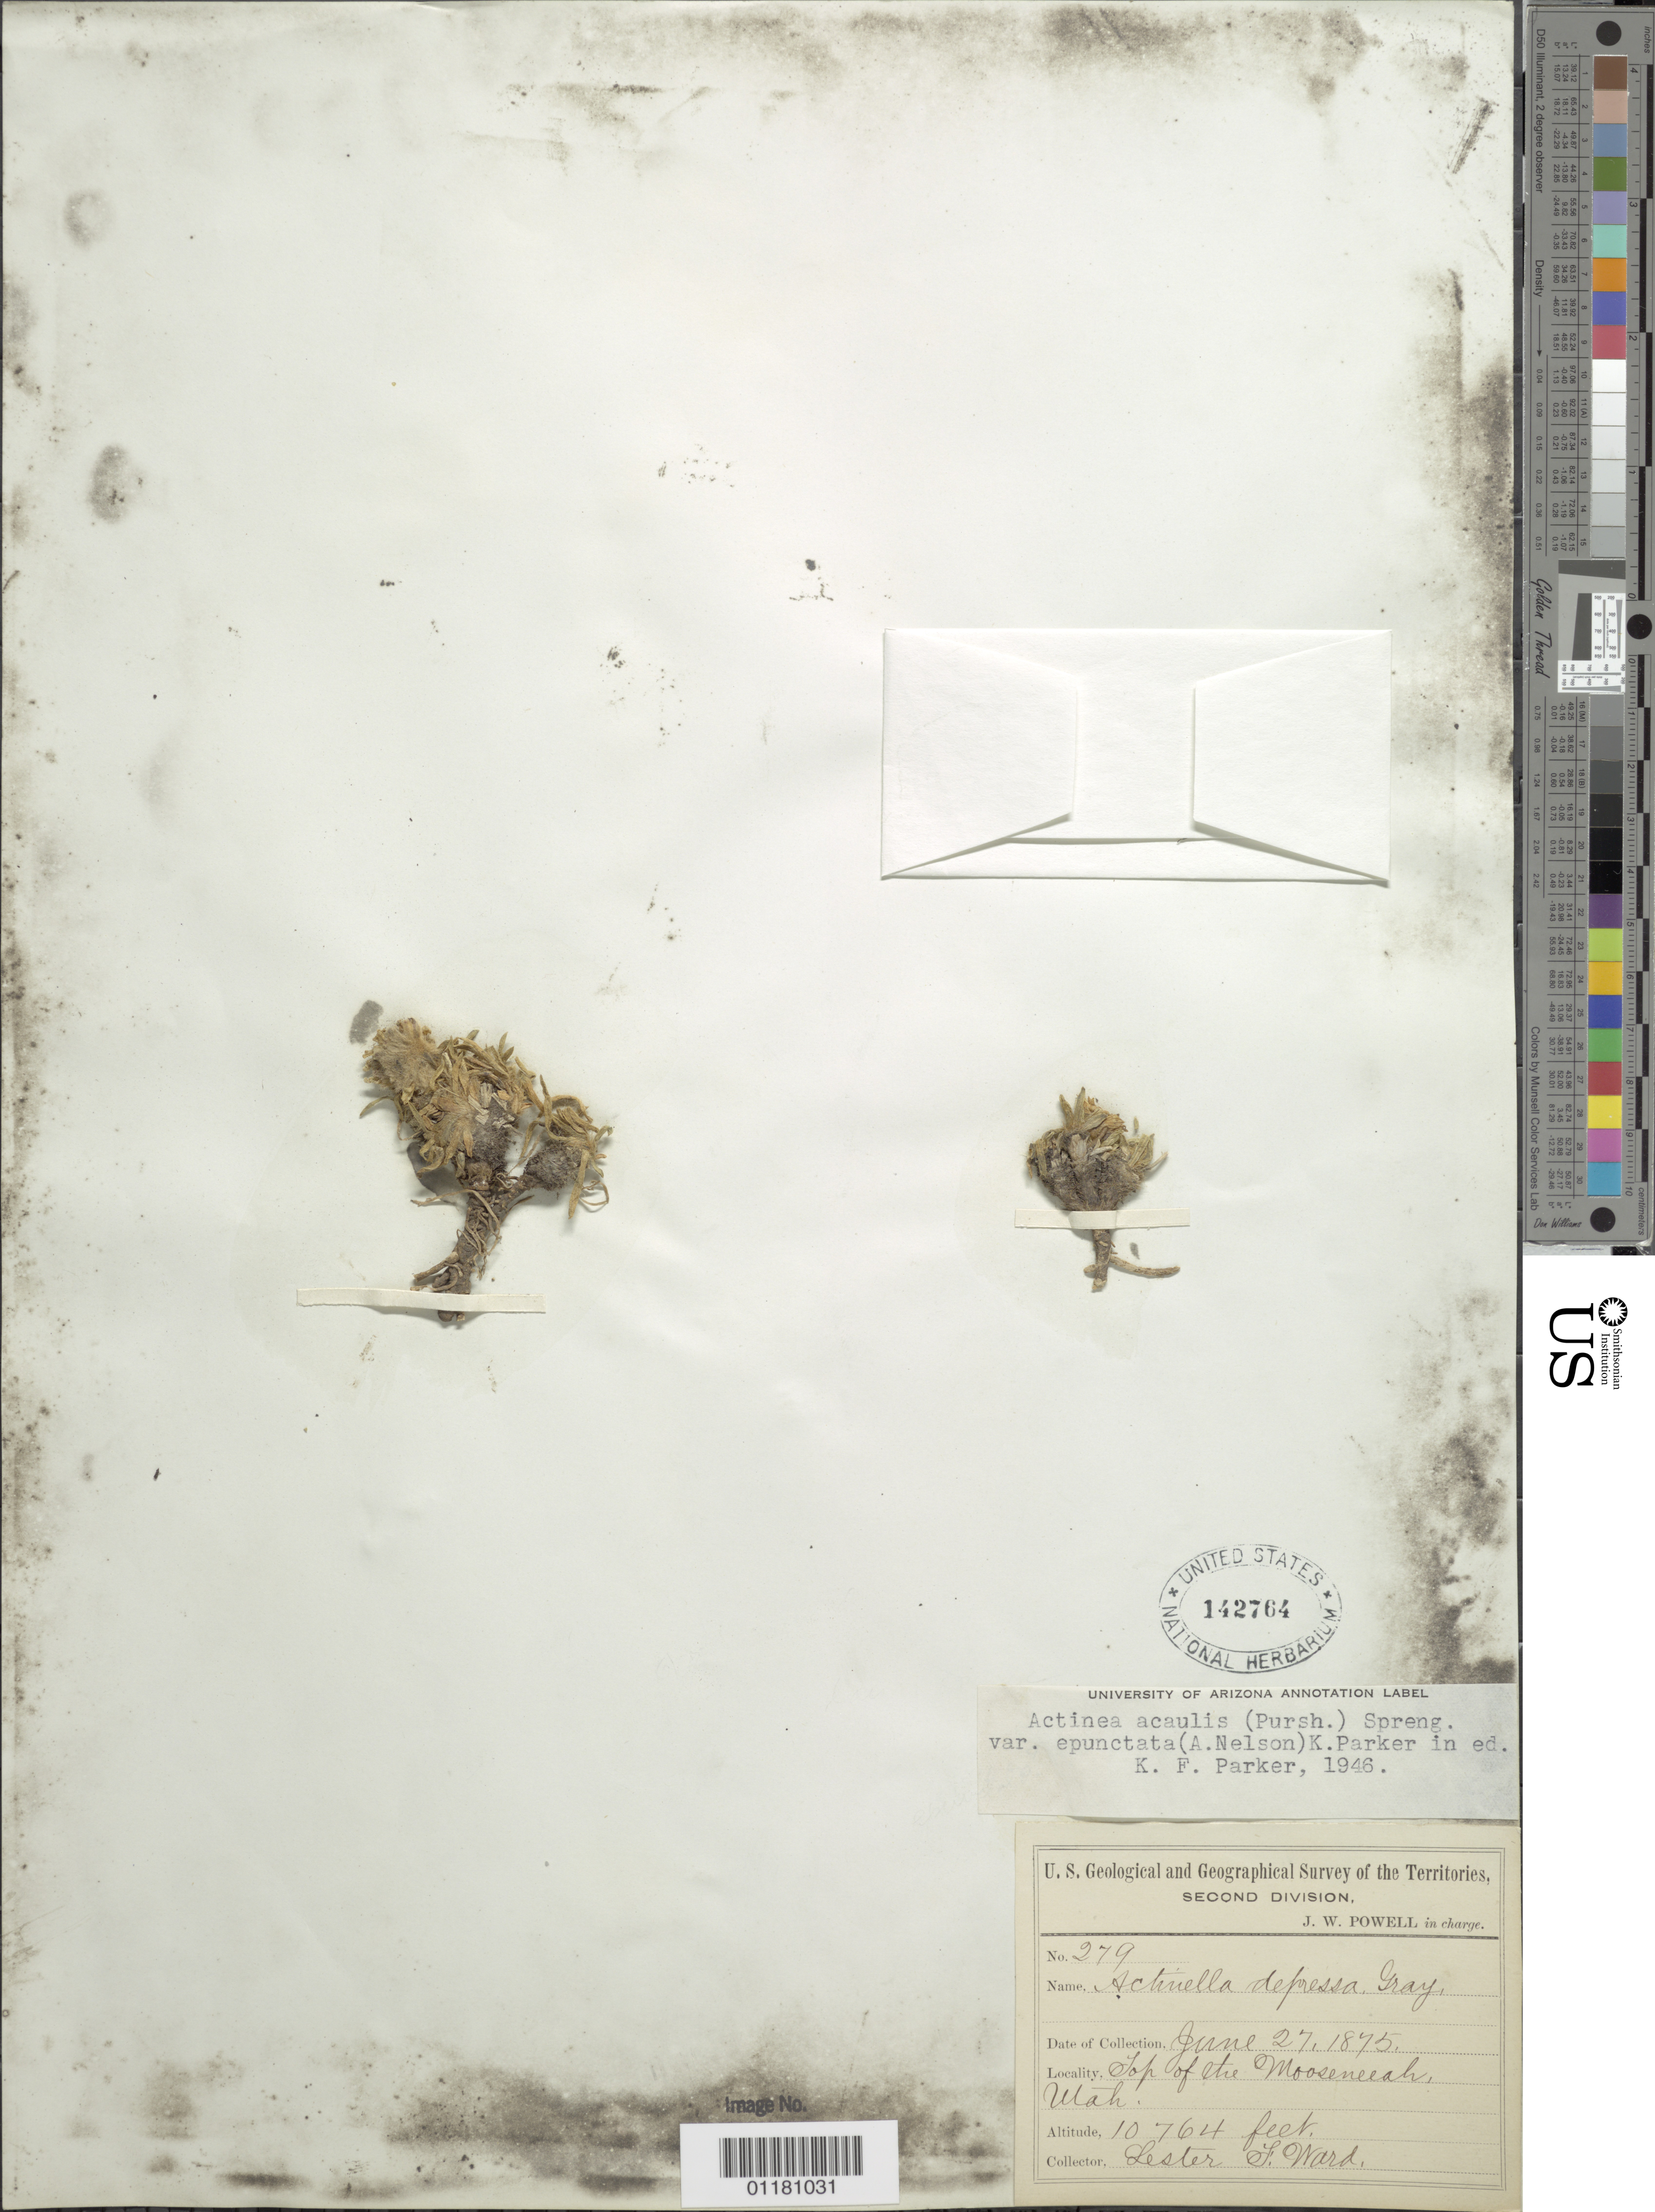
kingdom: Plantae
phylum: Tracheophyta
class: Magnoliopsida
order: Asterales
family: Asteraceae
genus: Actinea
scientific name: Actinea acaulis var. epunctata ( indet) ?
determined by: Parker, K. F.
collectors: L. F. Ward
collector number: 279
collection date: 1875-06-27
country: United States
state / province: Utah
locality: Top of the Mooseneeah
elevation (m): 3281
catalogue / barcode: US 142764